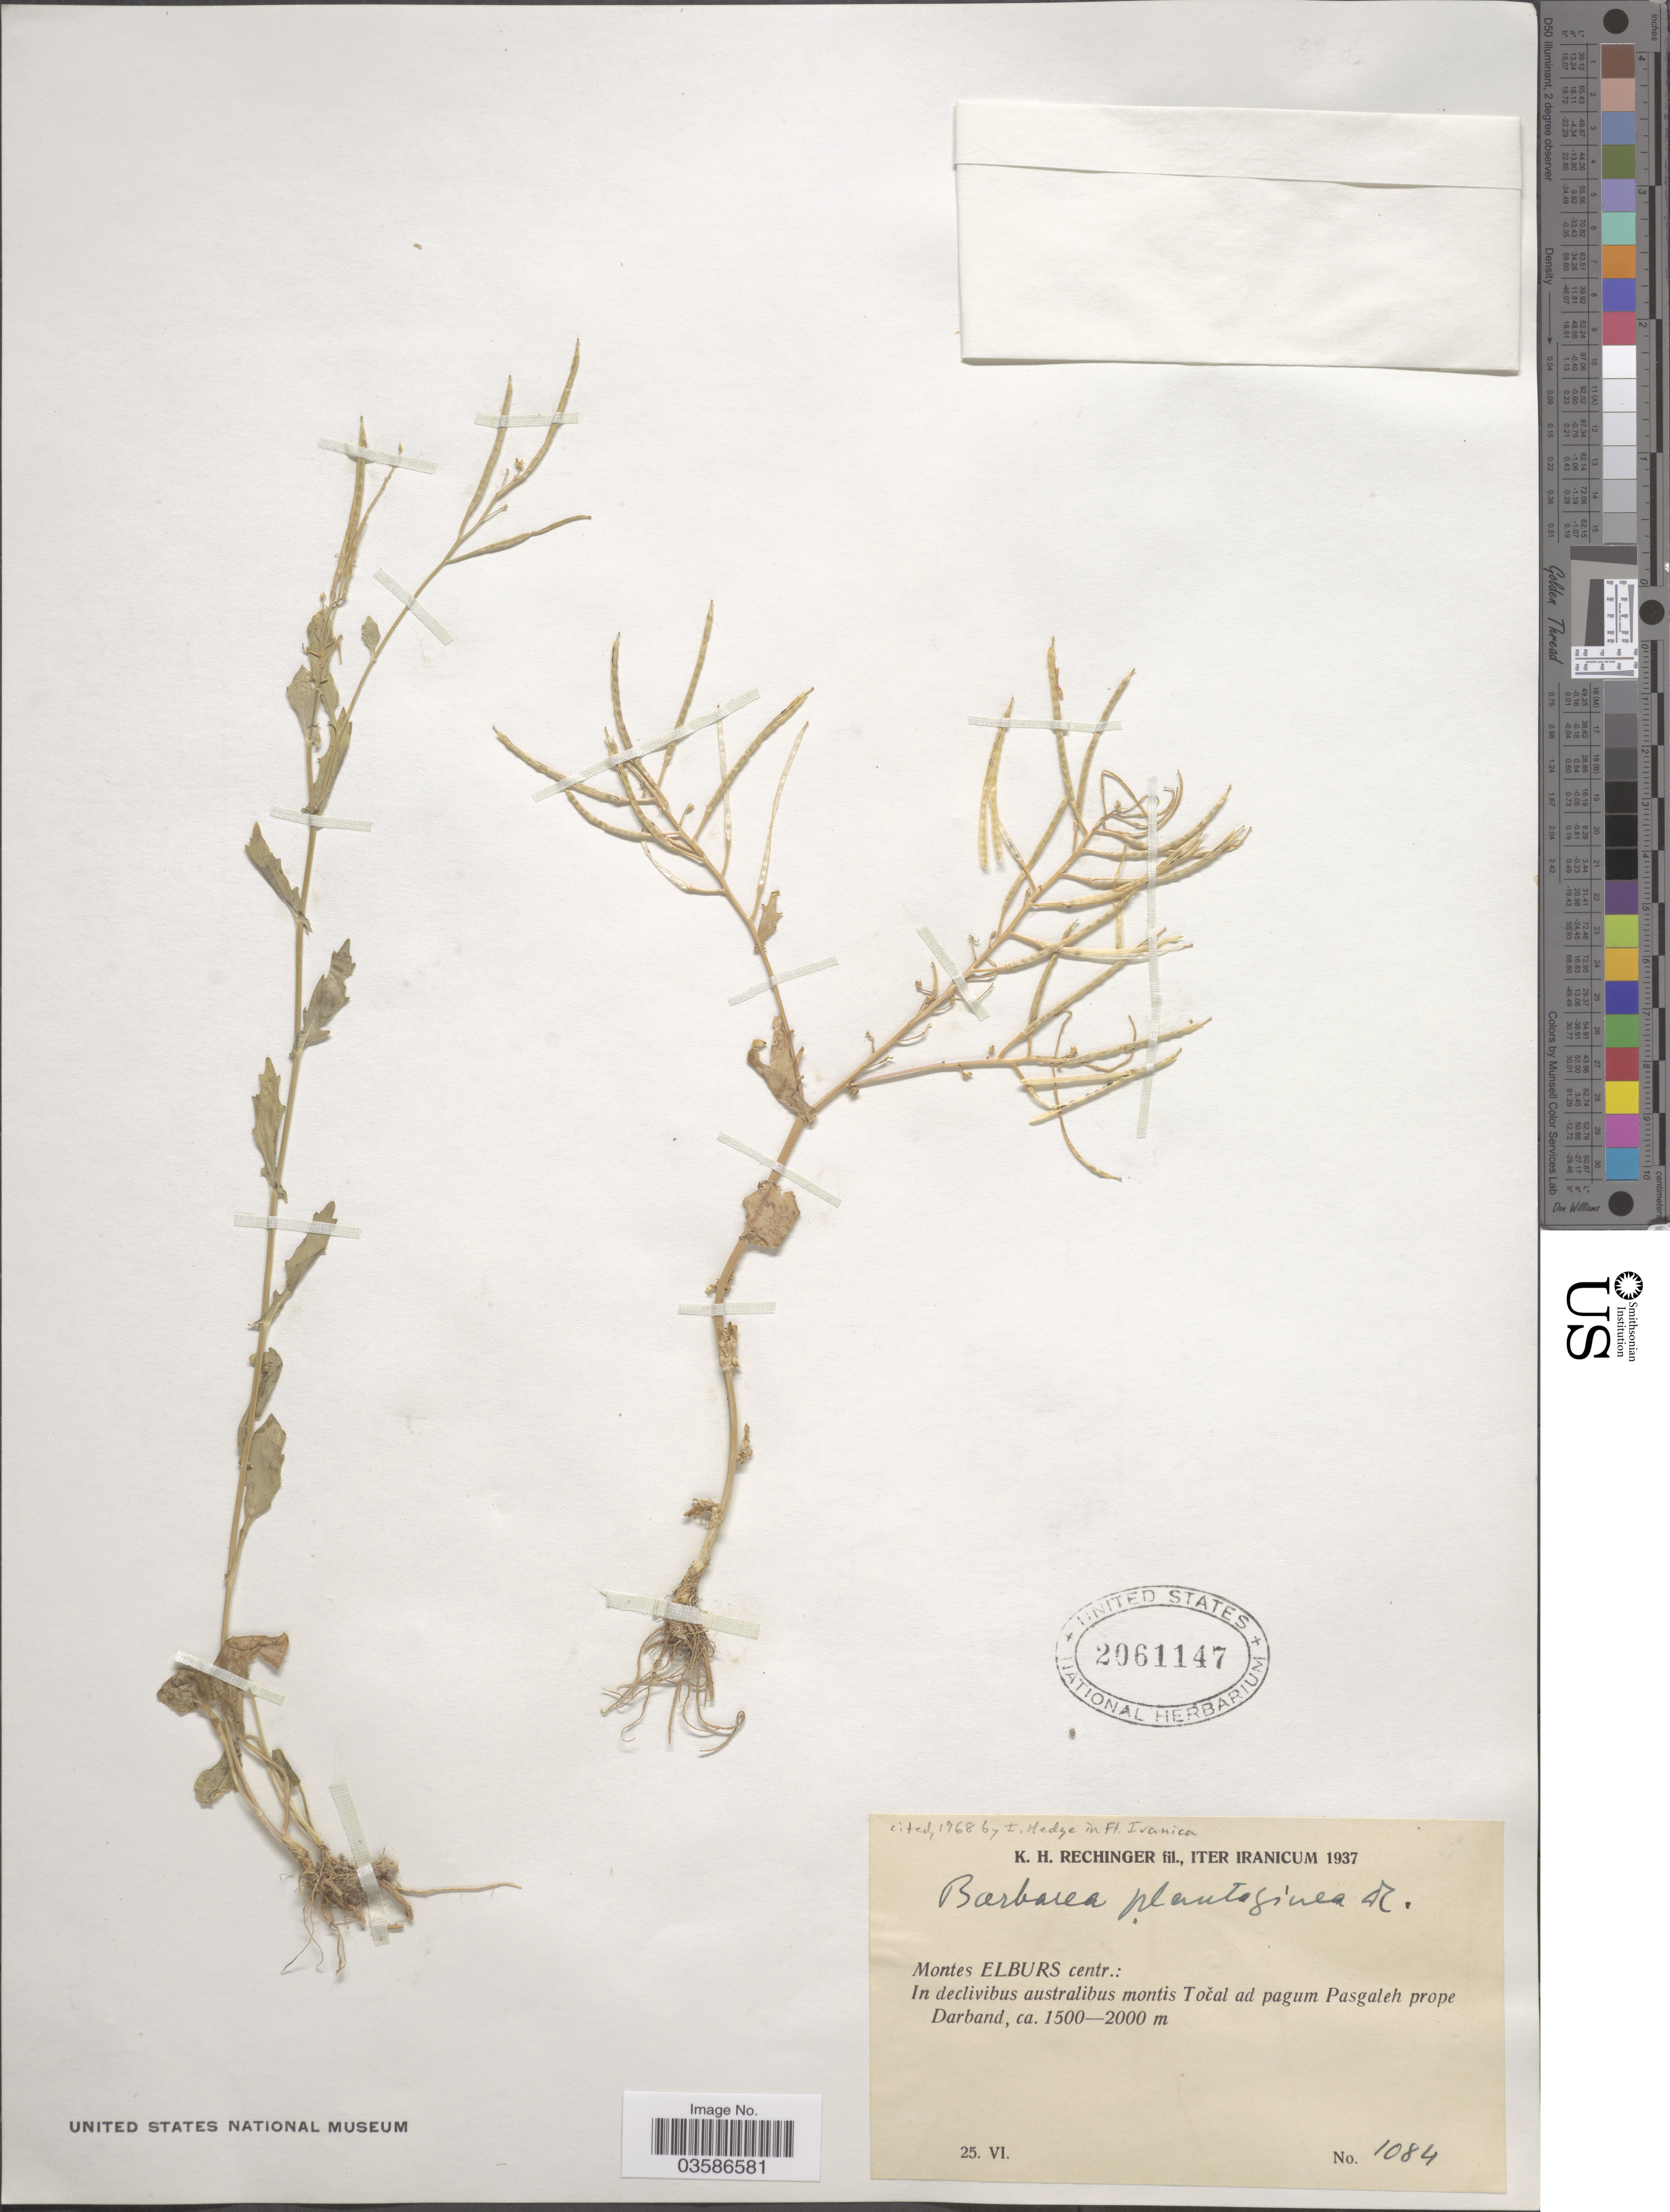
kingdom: Plantae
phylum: Tracheophyta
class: Magnoliopsida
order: Brassicales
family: Brassicaceae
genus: Barbarea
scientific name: Barbarea plantaginea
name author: DC.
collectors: K. H. Rechinger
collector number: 1084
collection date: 1937-06-25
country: Iran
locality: Montes Elburs centr.: In declivibus australibus montis Točal ad pagum Pasgaleh prope Darband.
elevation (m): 1500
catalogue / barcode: US 2061147